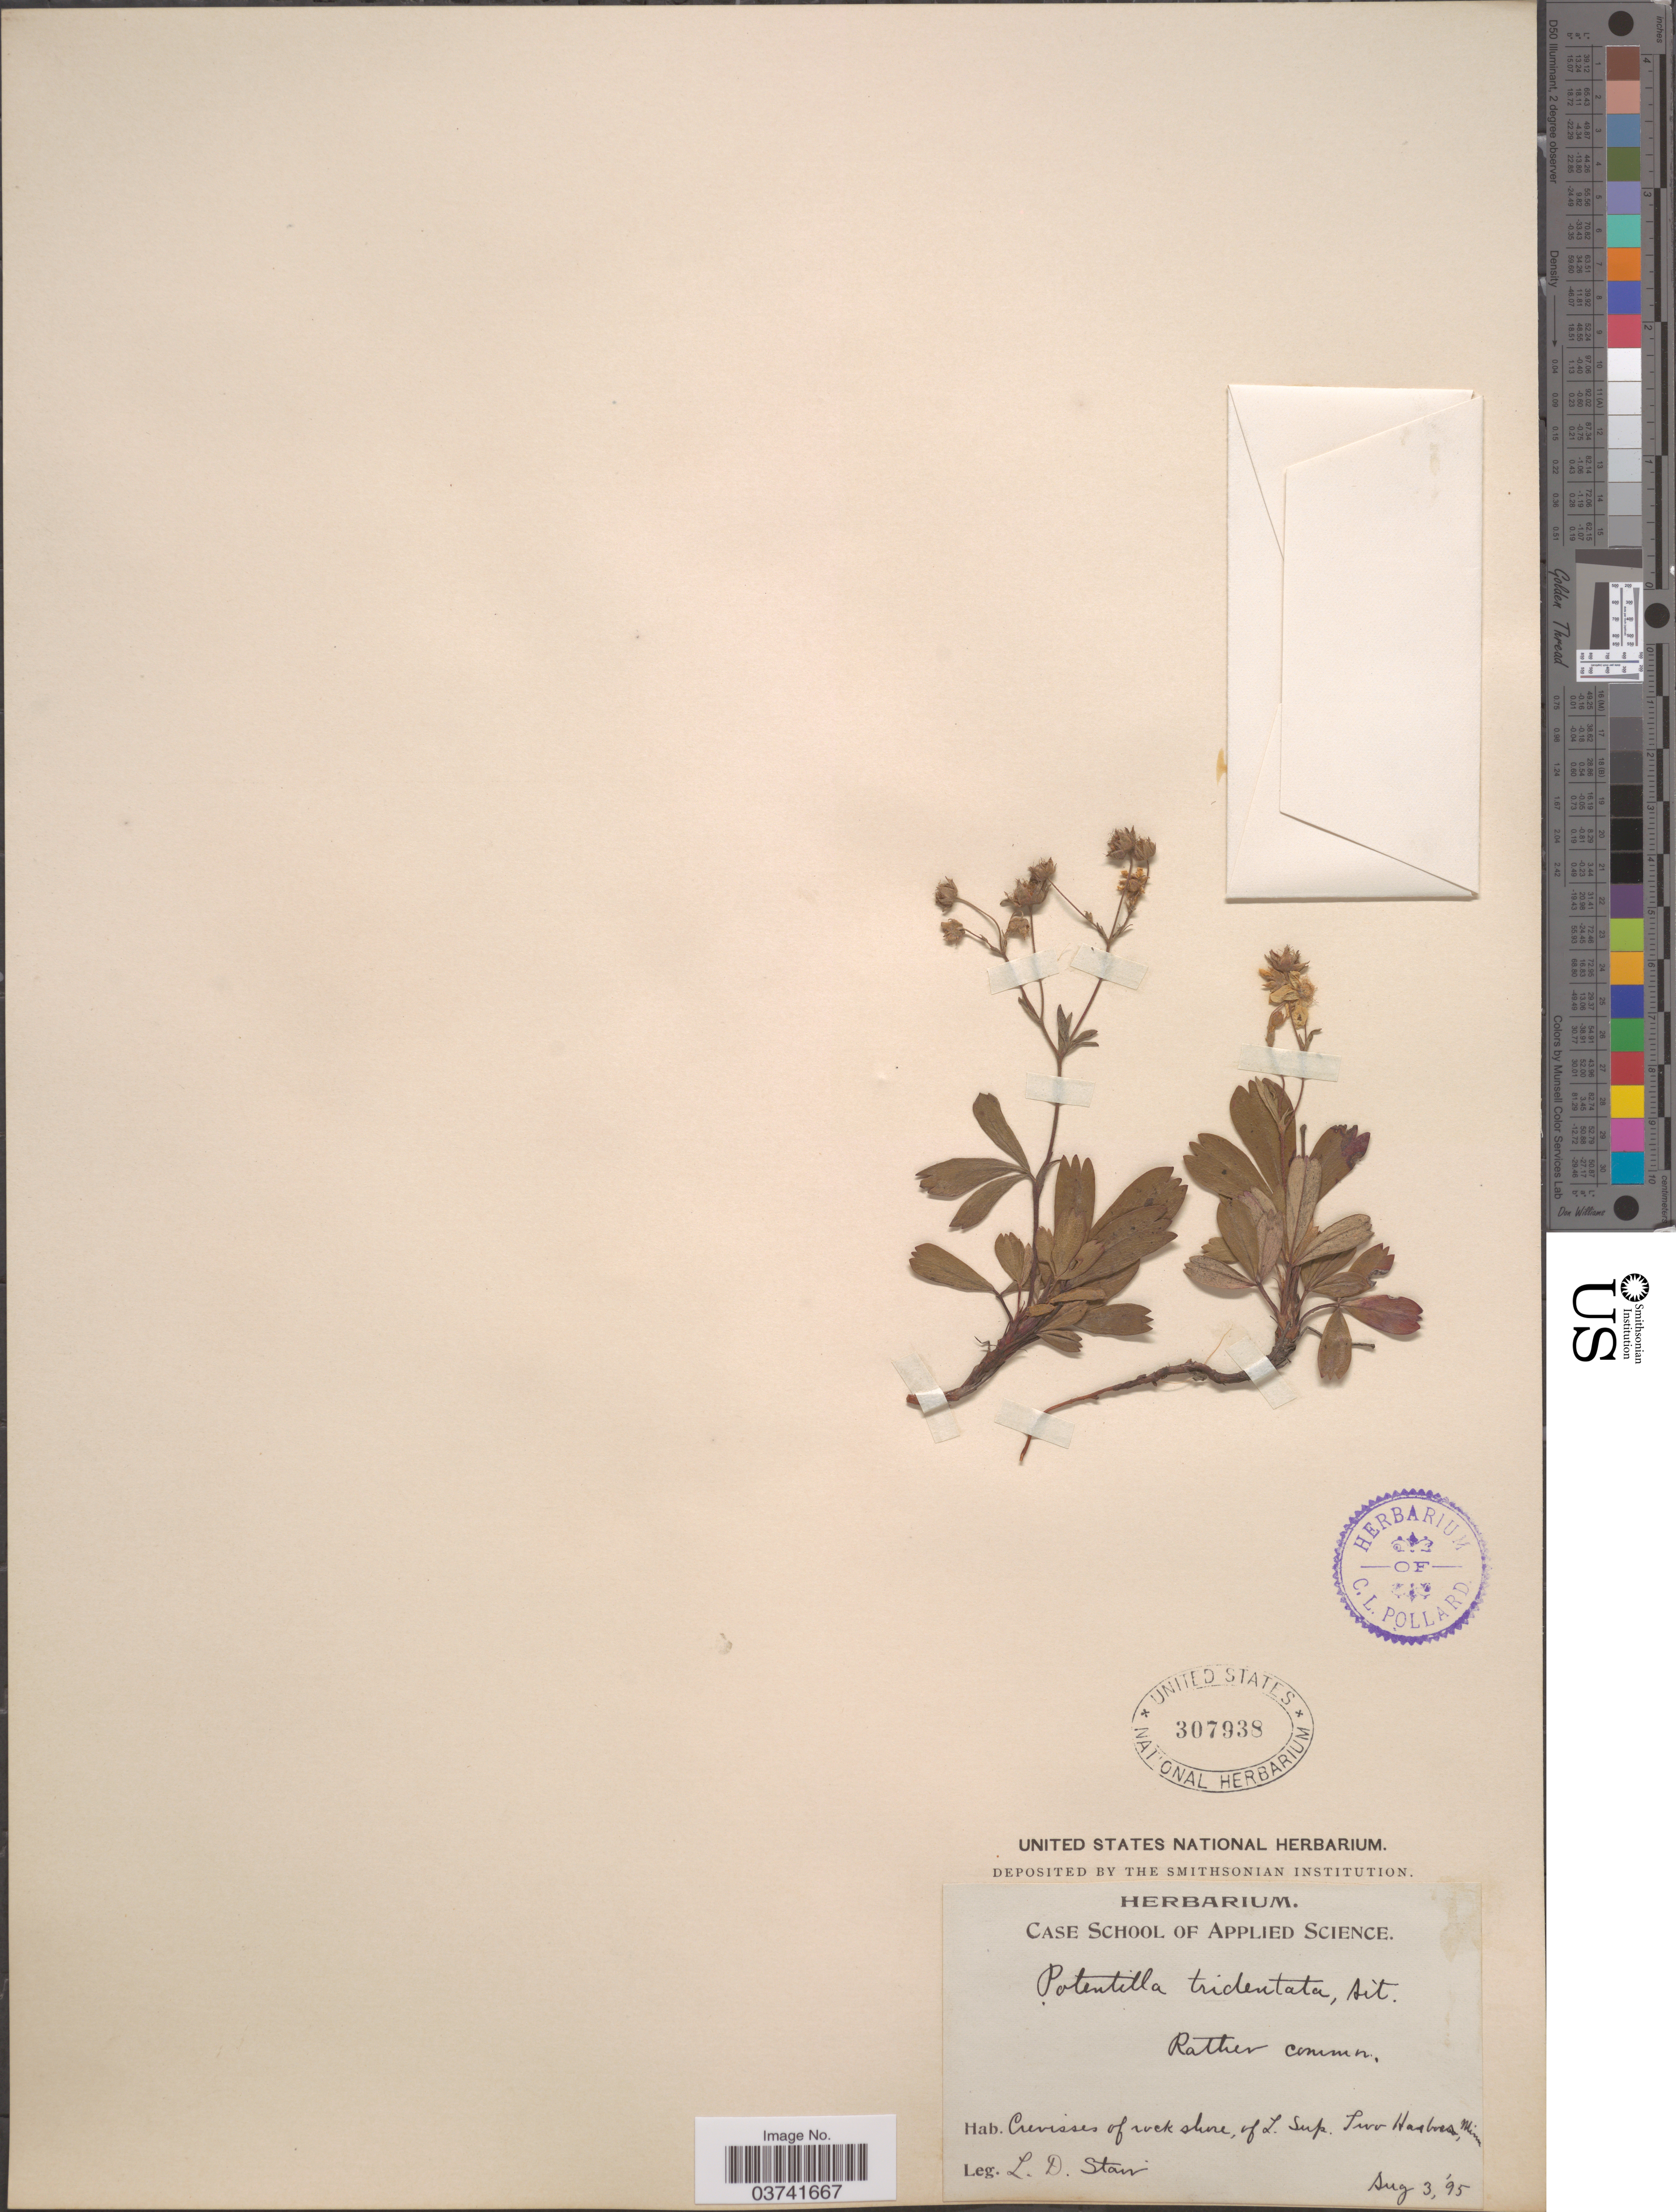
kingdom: Plantae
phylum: Tracheophyta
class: Magnoliopsida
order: Rosales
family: Rosaceae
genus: Potentilla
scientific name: Potentilla tridentata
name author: Aiton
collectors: L. Stair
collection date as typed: Transcribed d/m/y: 3/8/95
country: United States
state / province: Minnesota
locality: Crevisses of rock shore, of L. Sup. Two Harbors.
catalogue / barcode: US 307938